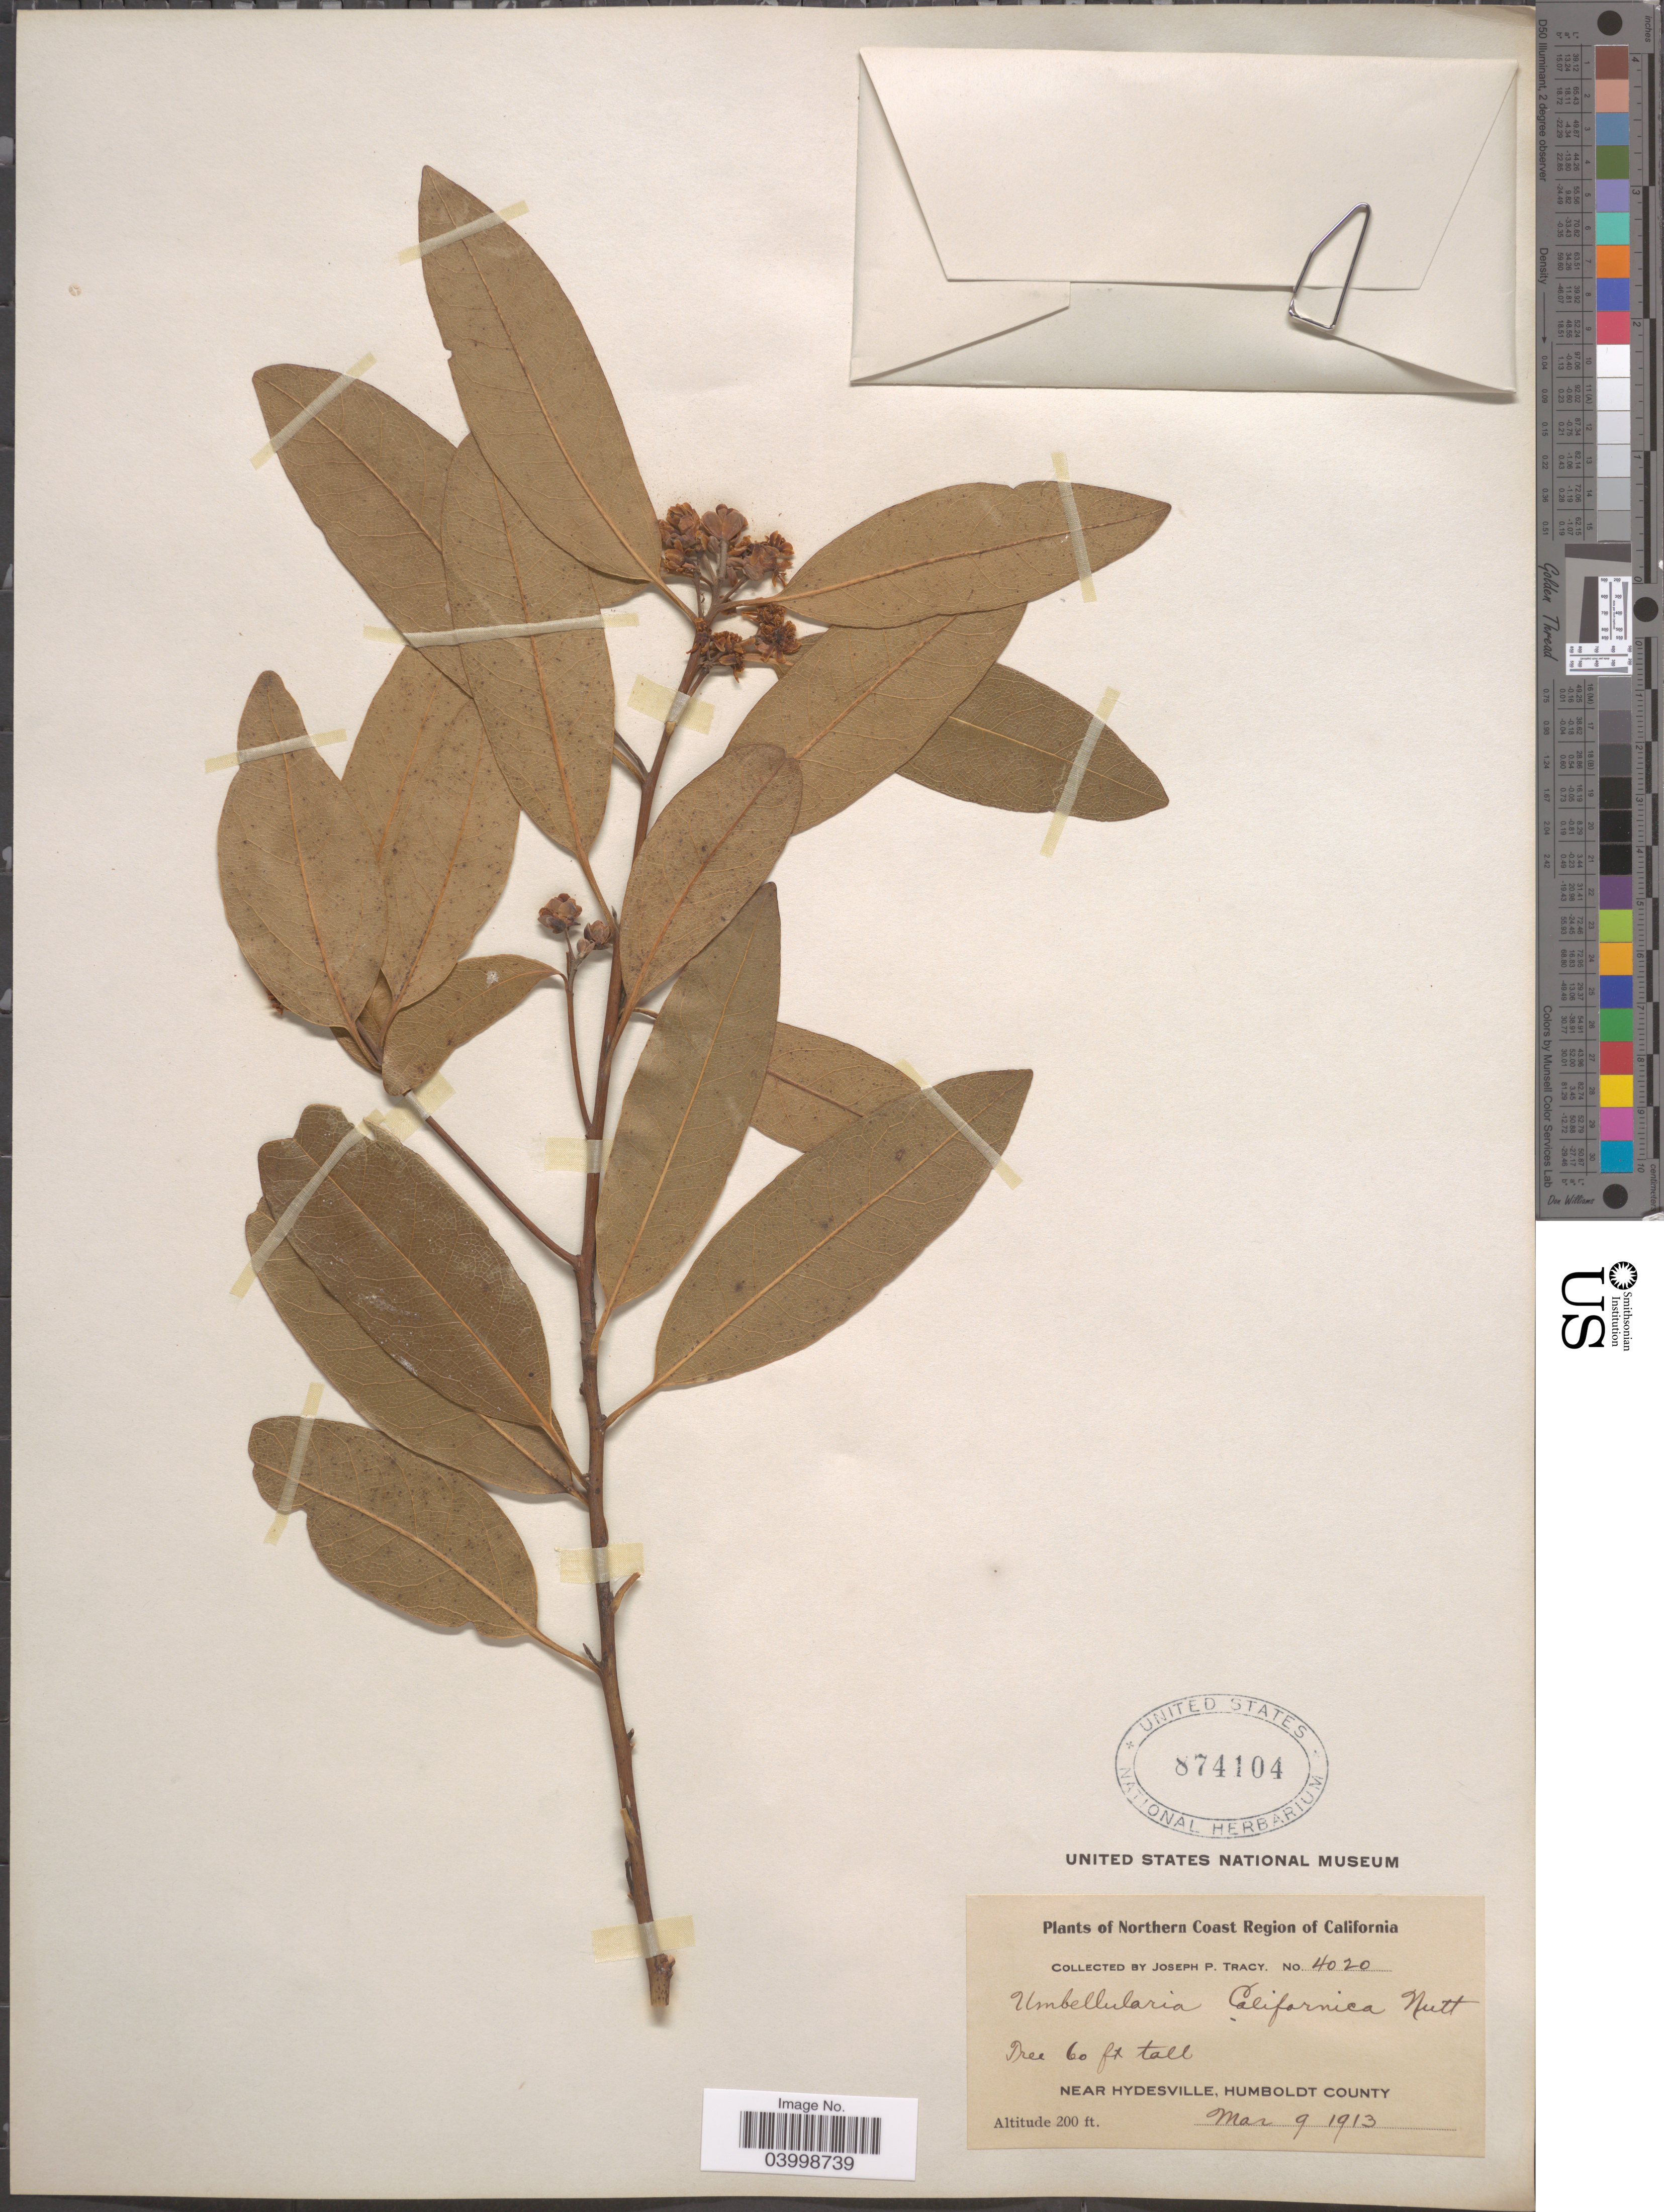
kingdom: Plantae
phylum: Tracheophyta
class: Magnoliopsida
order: Laurales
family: Lauraceae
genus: Umbellularia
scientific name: Umbellularia californica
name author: (Hook. & Arn.) Nutt.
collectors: J. Tracy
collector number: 4020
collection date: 1913-03-09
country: United States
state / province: California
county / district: Humboldt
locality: Northern Coast Region of California. Near Hydesville, Humboldt County.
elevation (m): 61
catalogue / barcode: US 874104